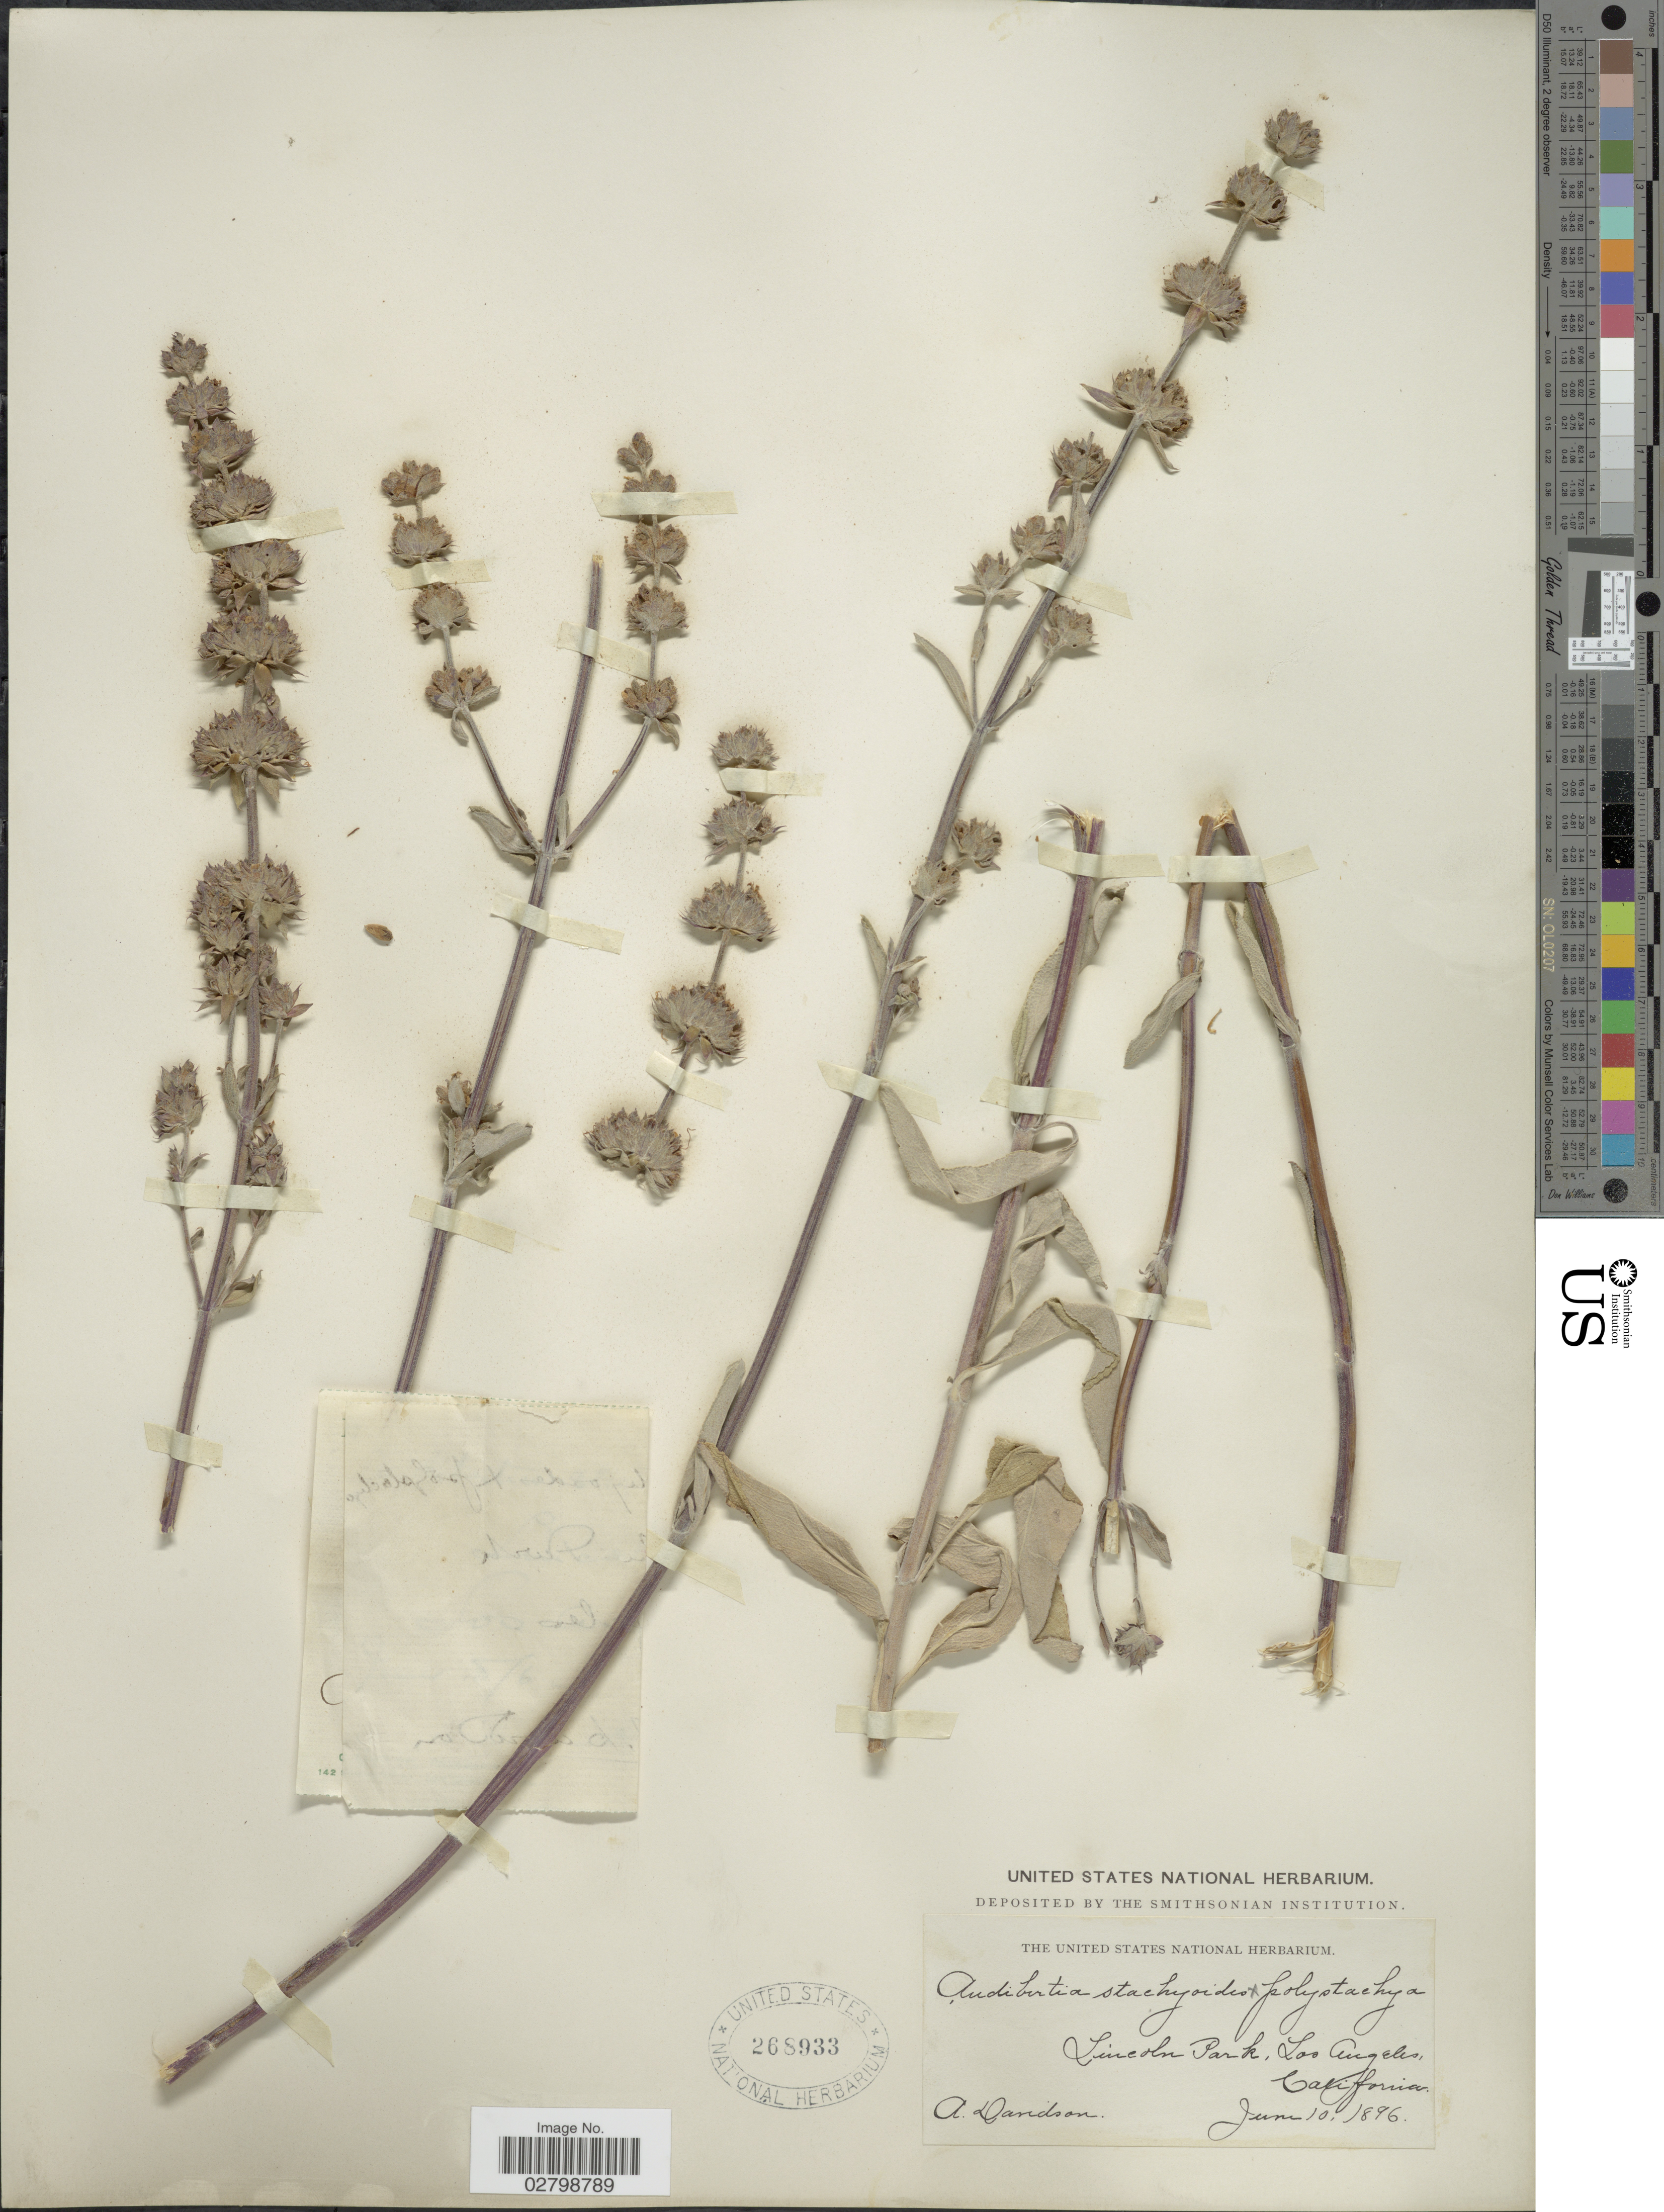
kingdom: Plantae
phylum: Tracheophyta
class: Magnoliopsida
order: Lamiales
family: Lamiaceae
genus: Salvia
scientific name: Salvia apiana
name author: Jeps.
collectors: A. Davidson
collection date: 1896-06-10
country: United States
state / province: California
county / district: Los Angeles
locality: Lincoln Park, Los Angeles.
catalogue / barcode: US 268933